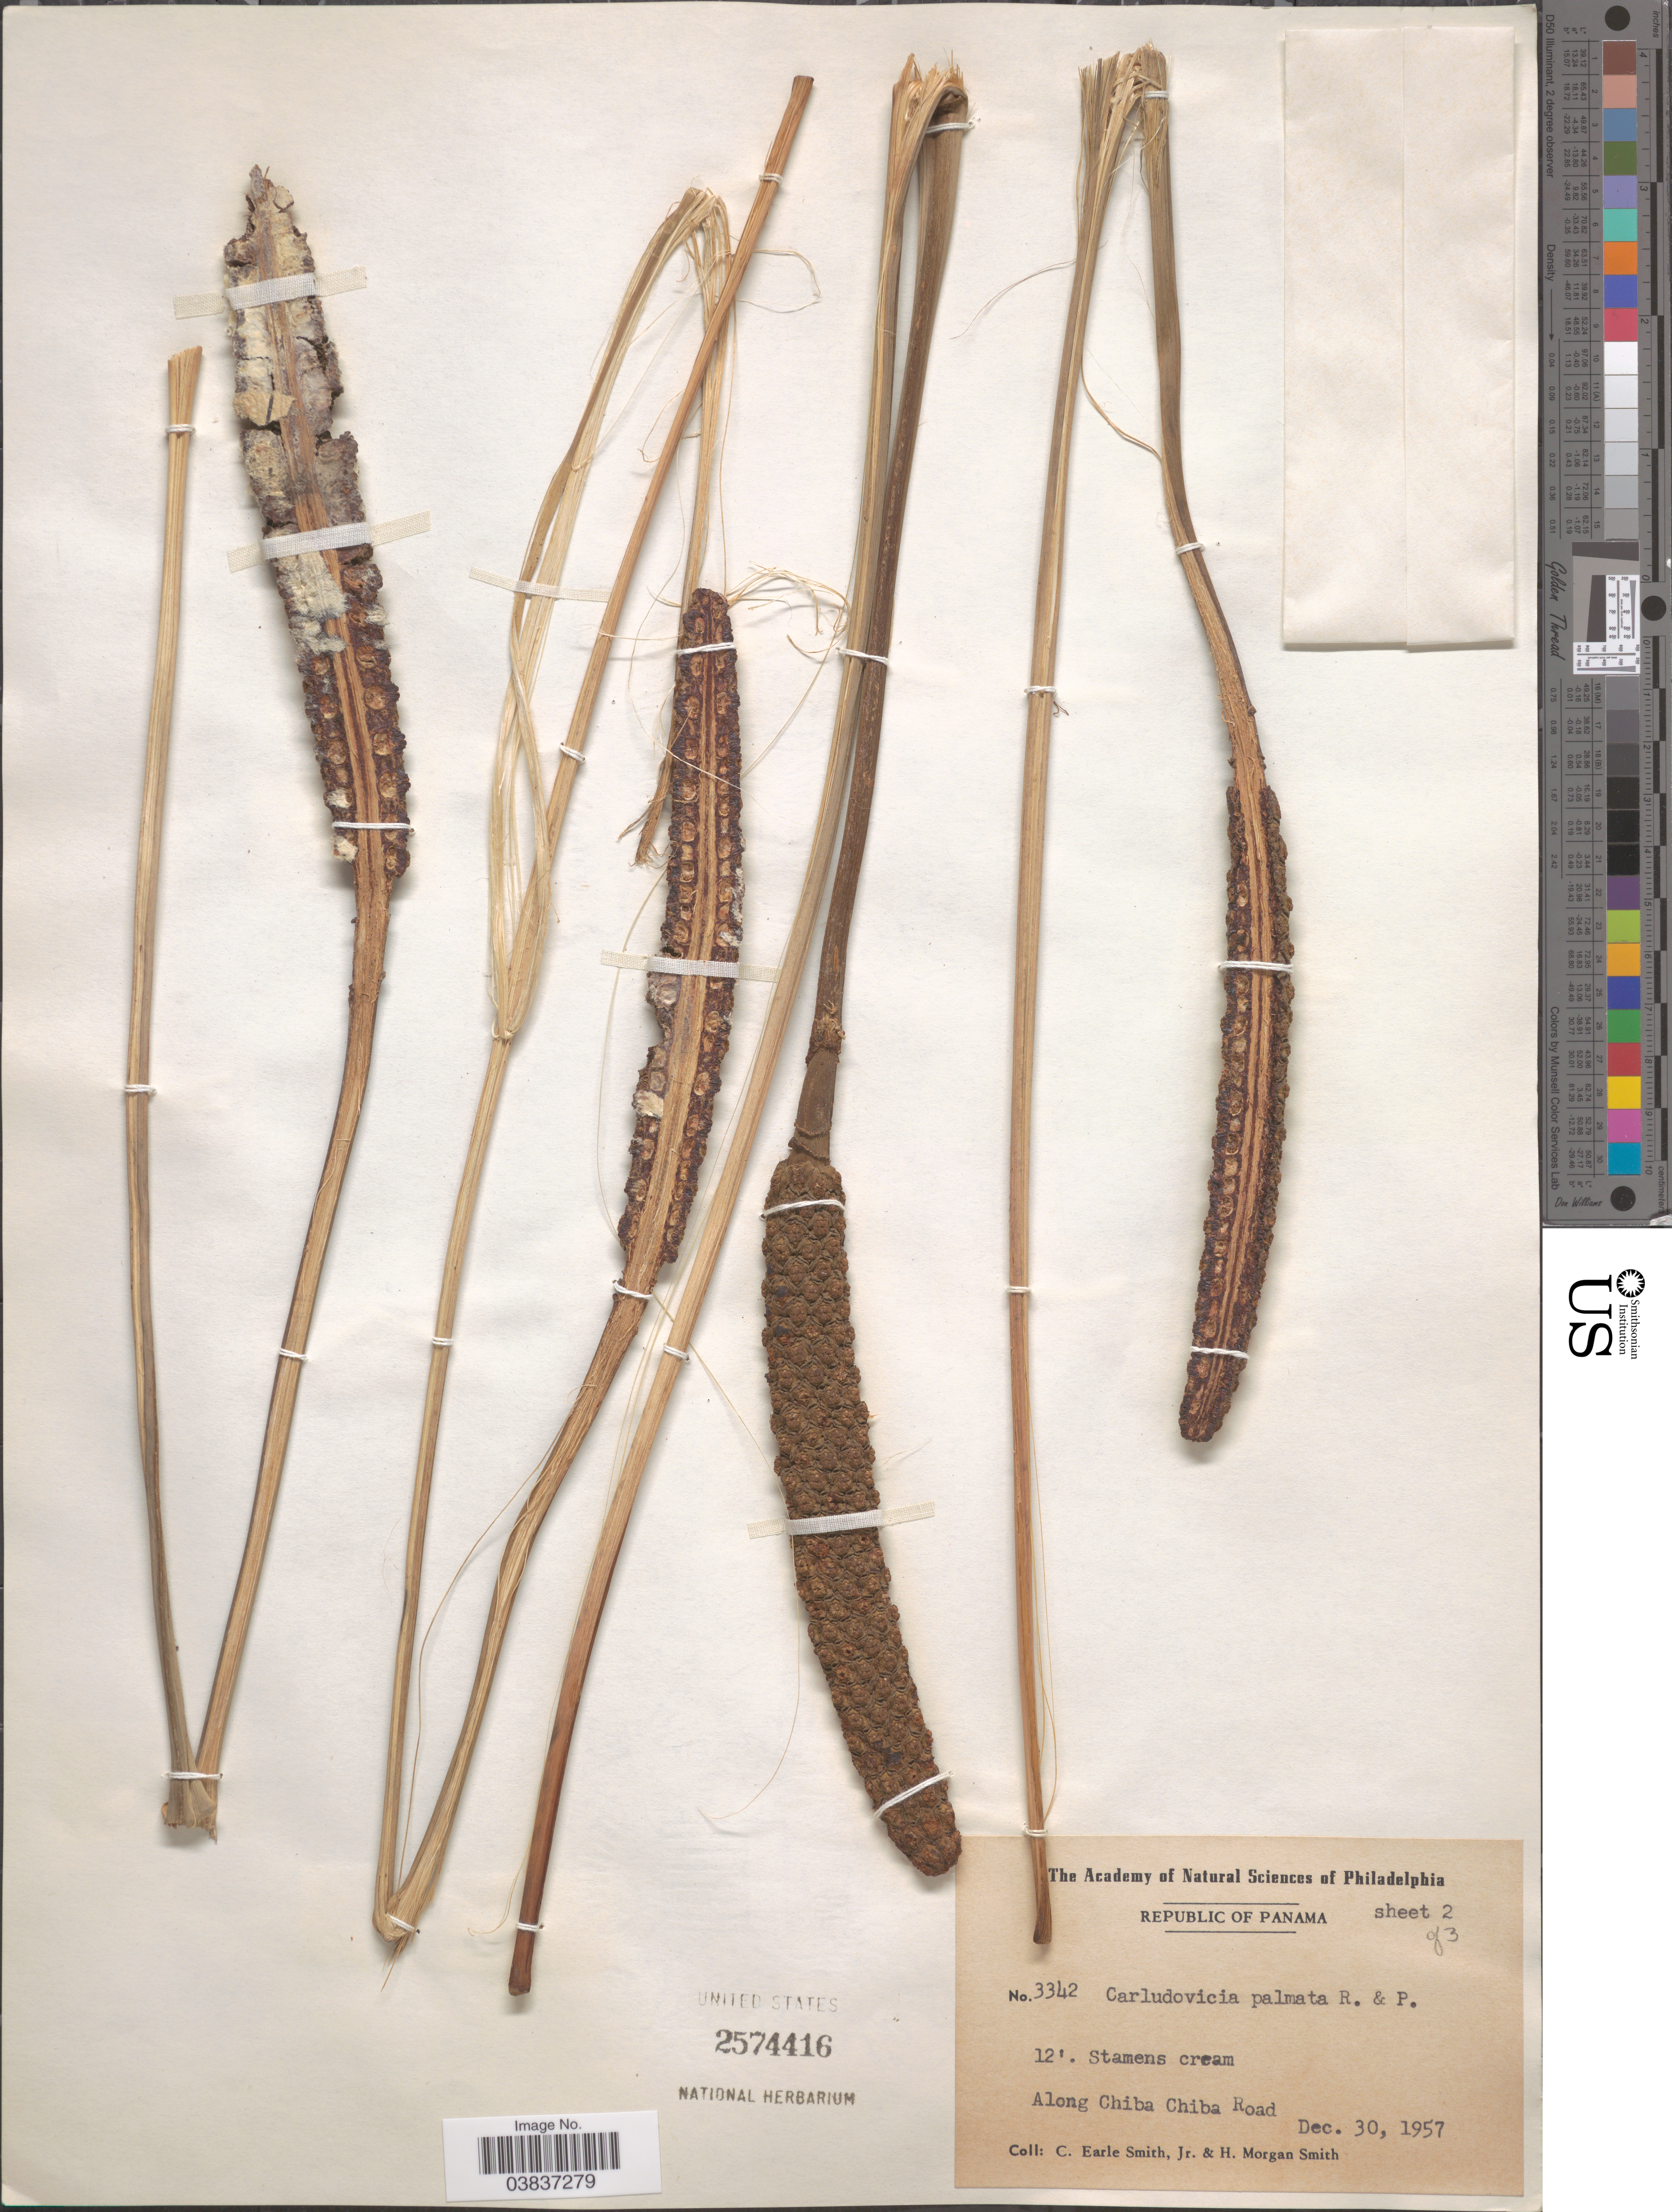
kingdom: Plantae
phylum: Tracheophyta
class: Liliopsida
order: Pandanales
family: Cyclanthaceae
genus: Carludovica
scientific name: Carludovica palmata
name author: Ruiz & Pav.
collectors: C. E. Smith Jr. & H. M. Smith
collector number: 3342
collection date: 1957-12-30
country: Panama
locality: Along Chiba Chiba Road.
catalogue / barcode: US 2574416